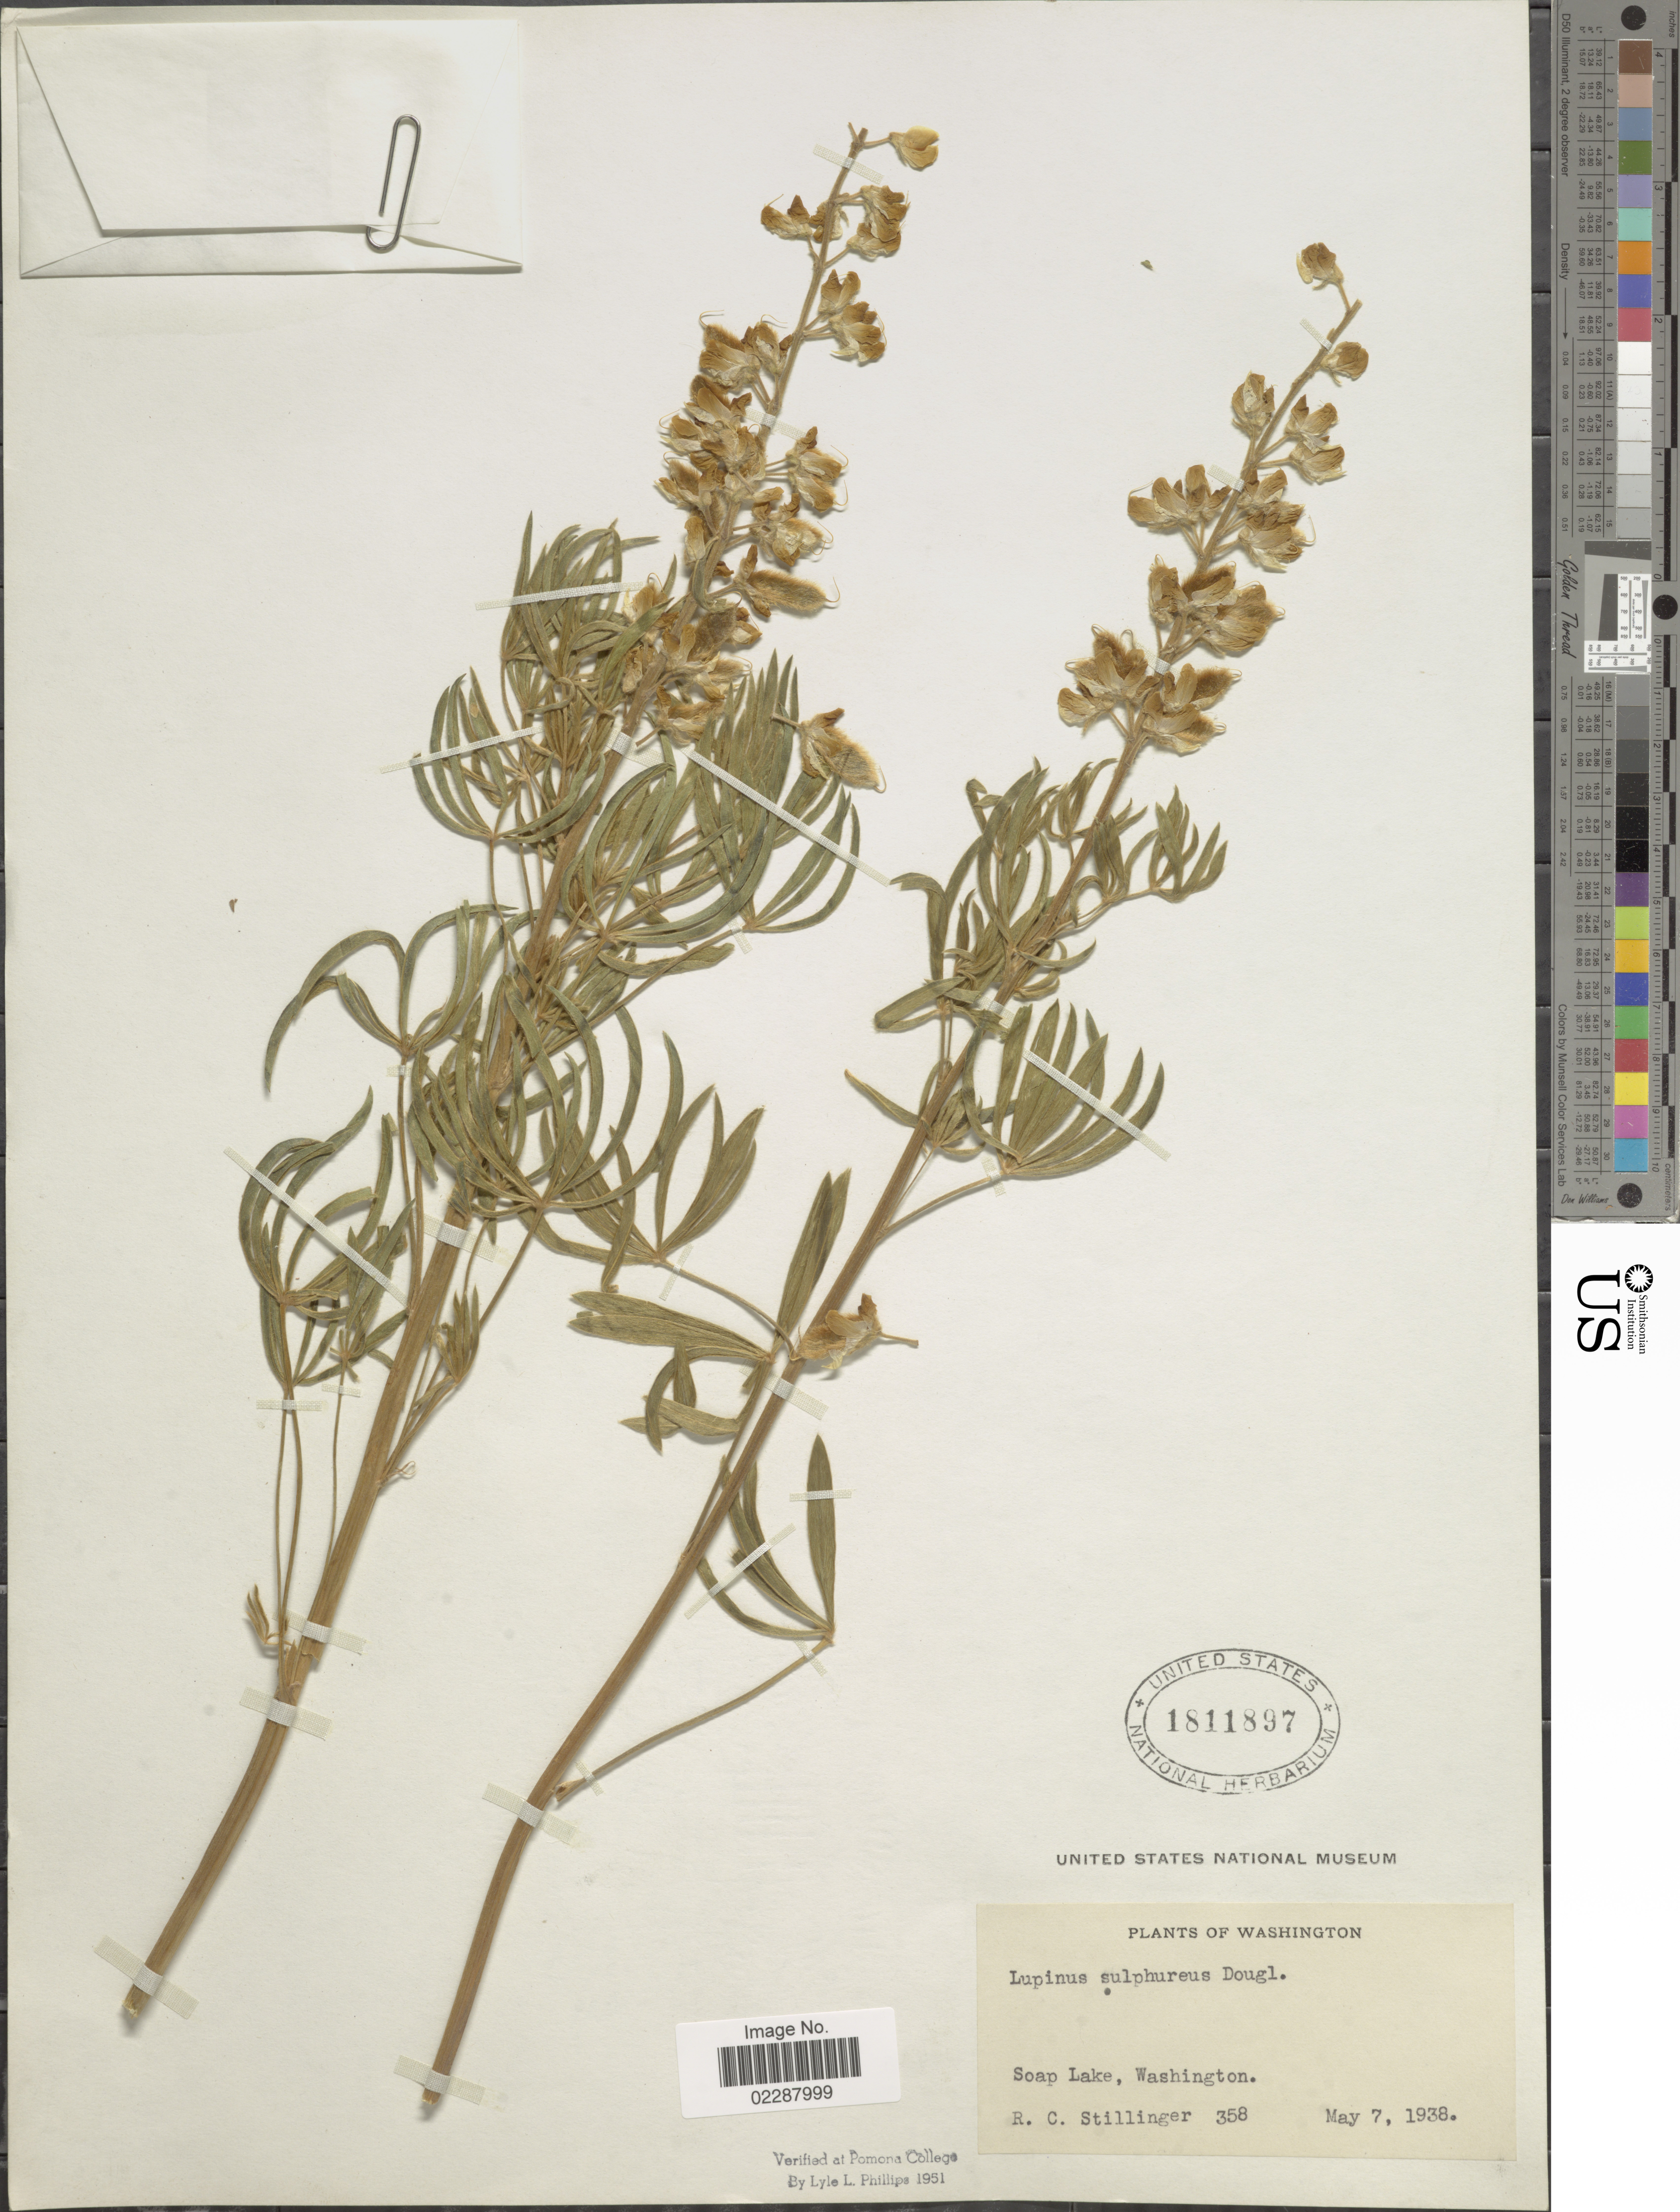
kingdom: Plantae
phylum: Tracheophyta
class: Magnoliopsida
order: Fabales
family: Fabaceae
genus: Lupinus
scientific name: Lupinus sulphureus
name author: Douglas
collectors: R. Stillinger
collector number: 358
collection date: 1938-05-07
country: United States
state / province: Washington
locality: Soap Lake,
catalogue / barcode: US 1811897